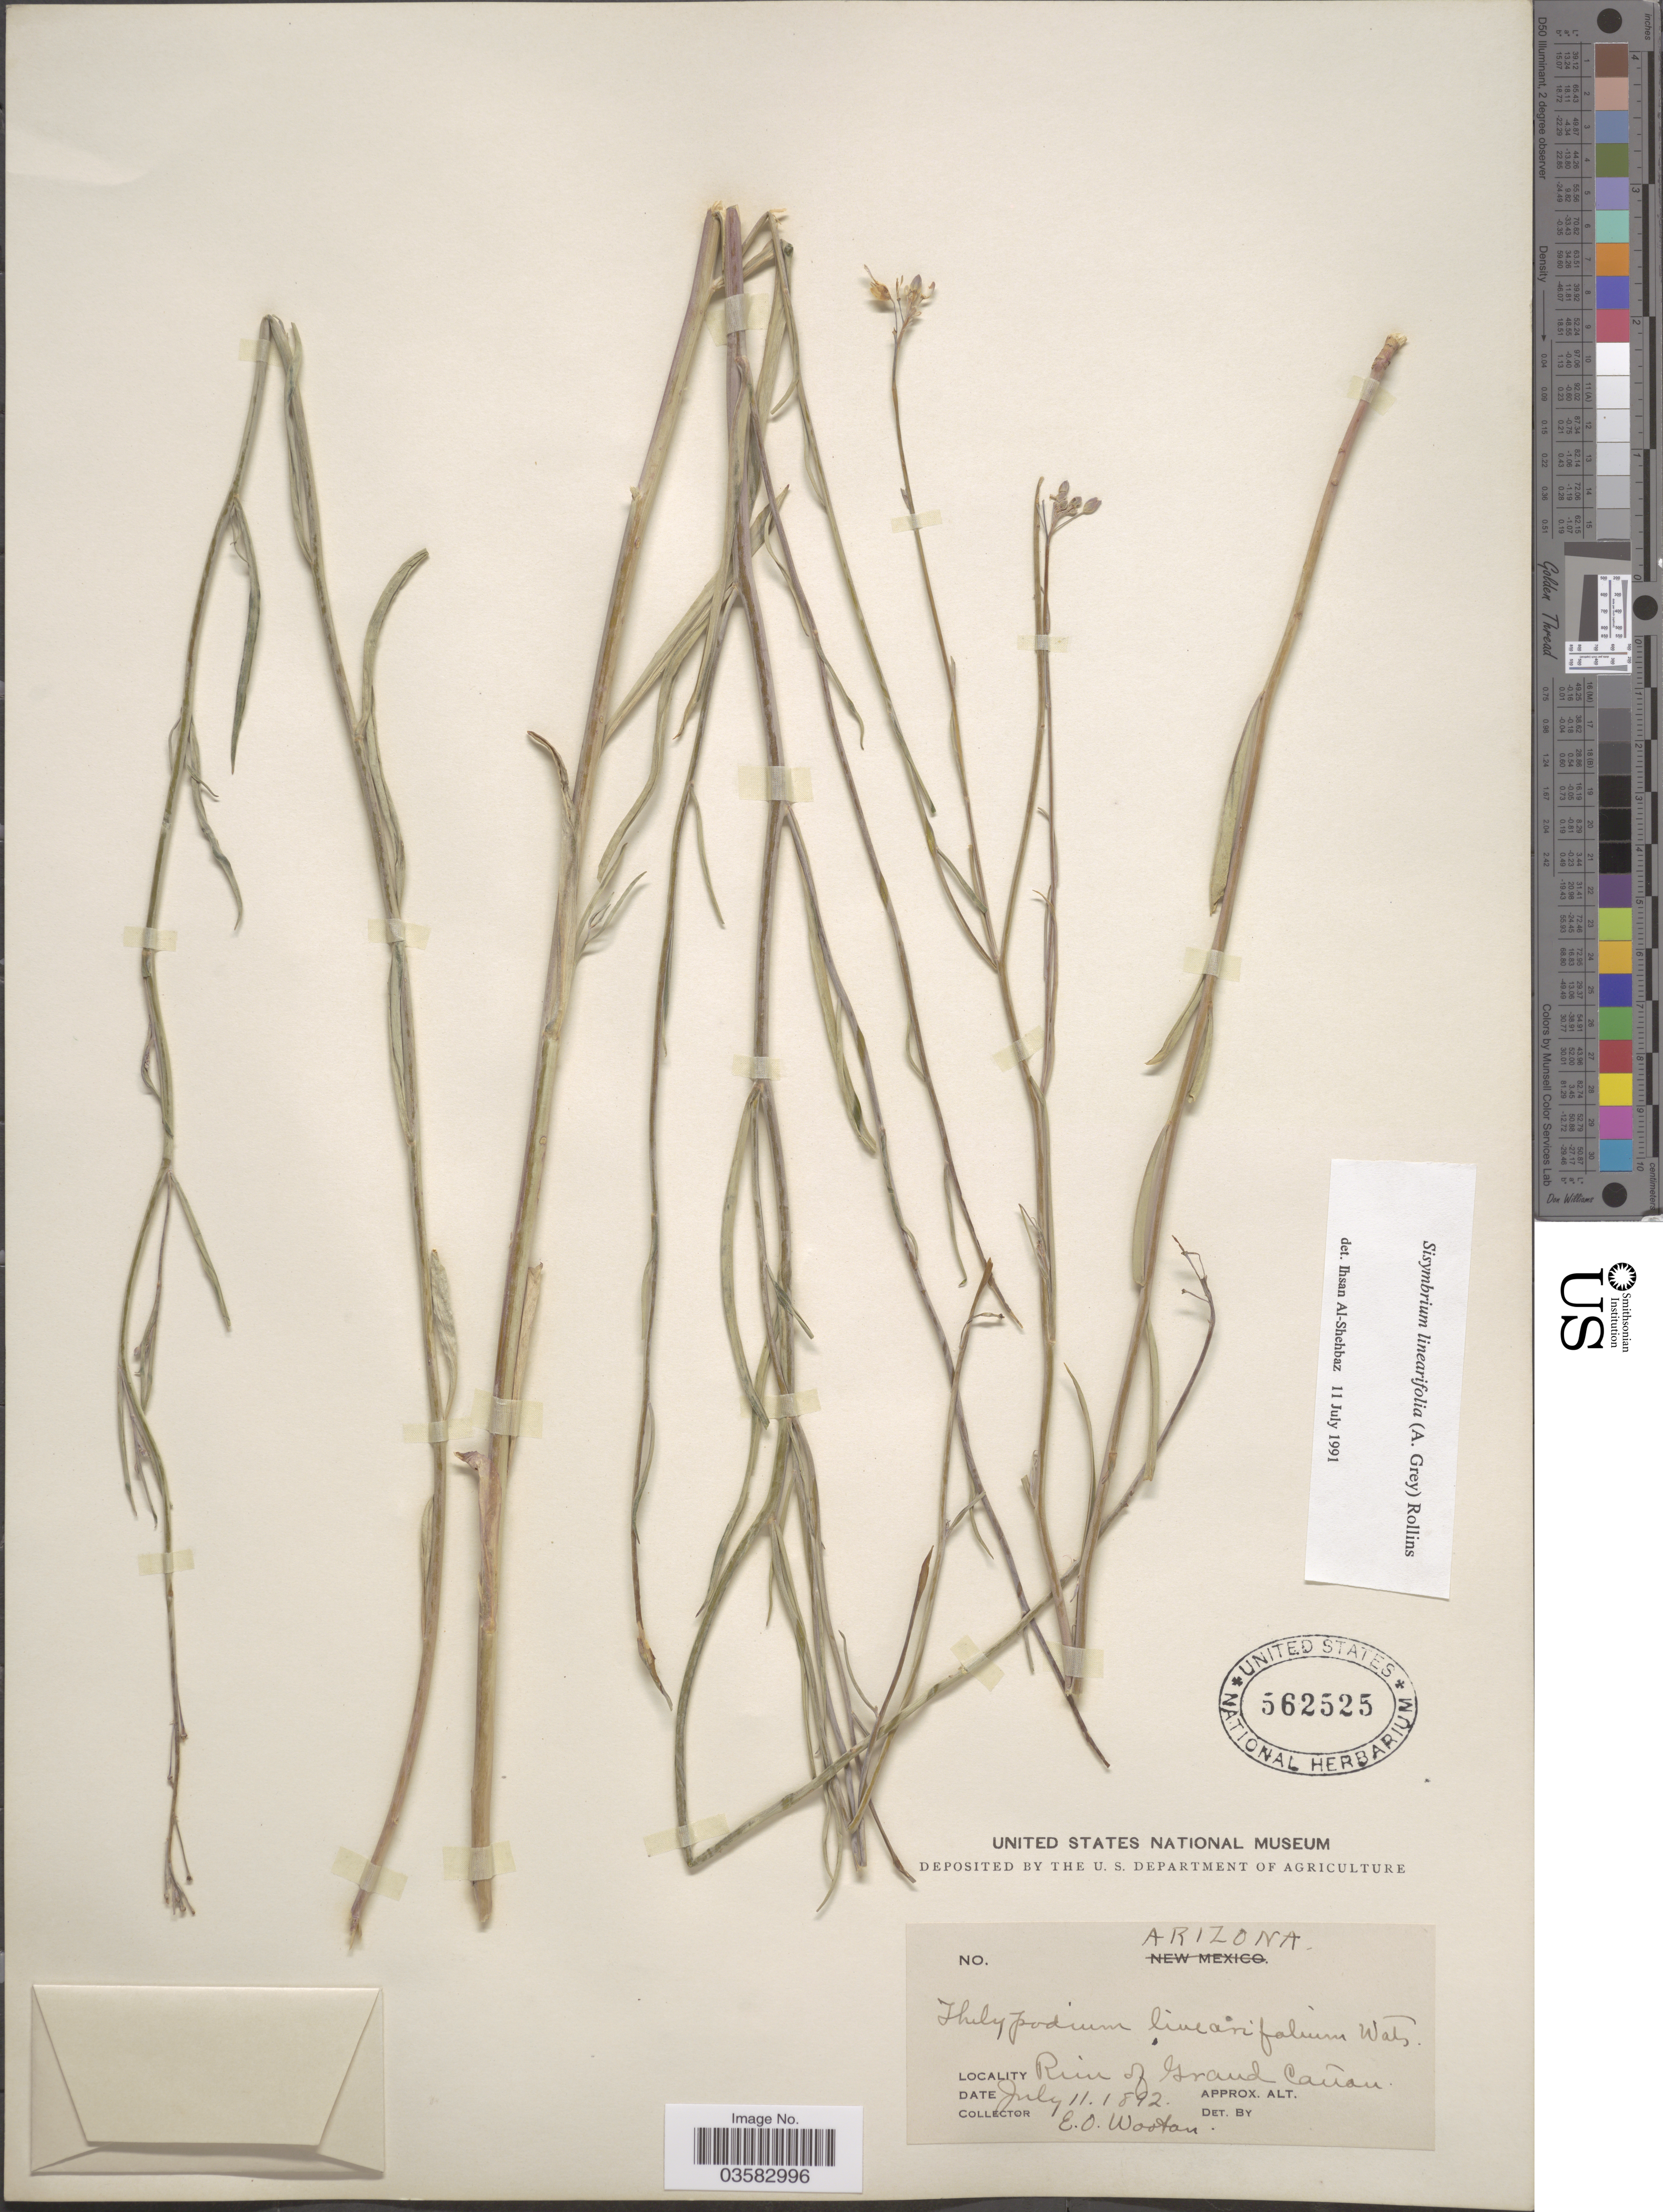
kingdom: Plantae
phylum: Tracheophyta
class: Magnoliopsida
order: Brassicales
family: Brassicaceae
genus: Sisymbrium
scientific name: Sisymbrium linearifolium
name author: (A. Gray) Payson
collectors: E. O. Wooton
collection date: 1892-07-11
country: United States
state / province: Arizona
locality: Rim of Grand Cañon.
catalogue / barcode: US 562525